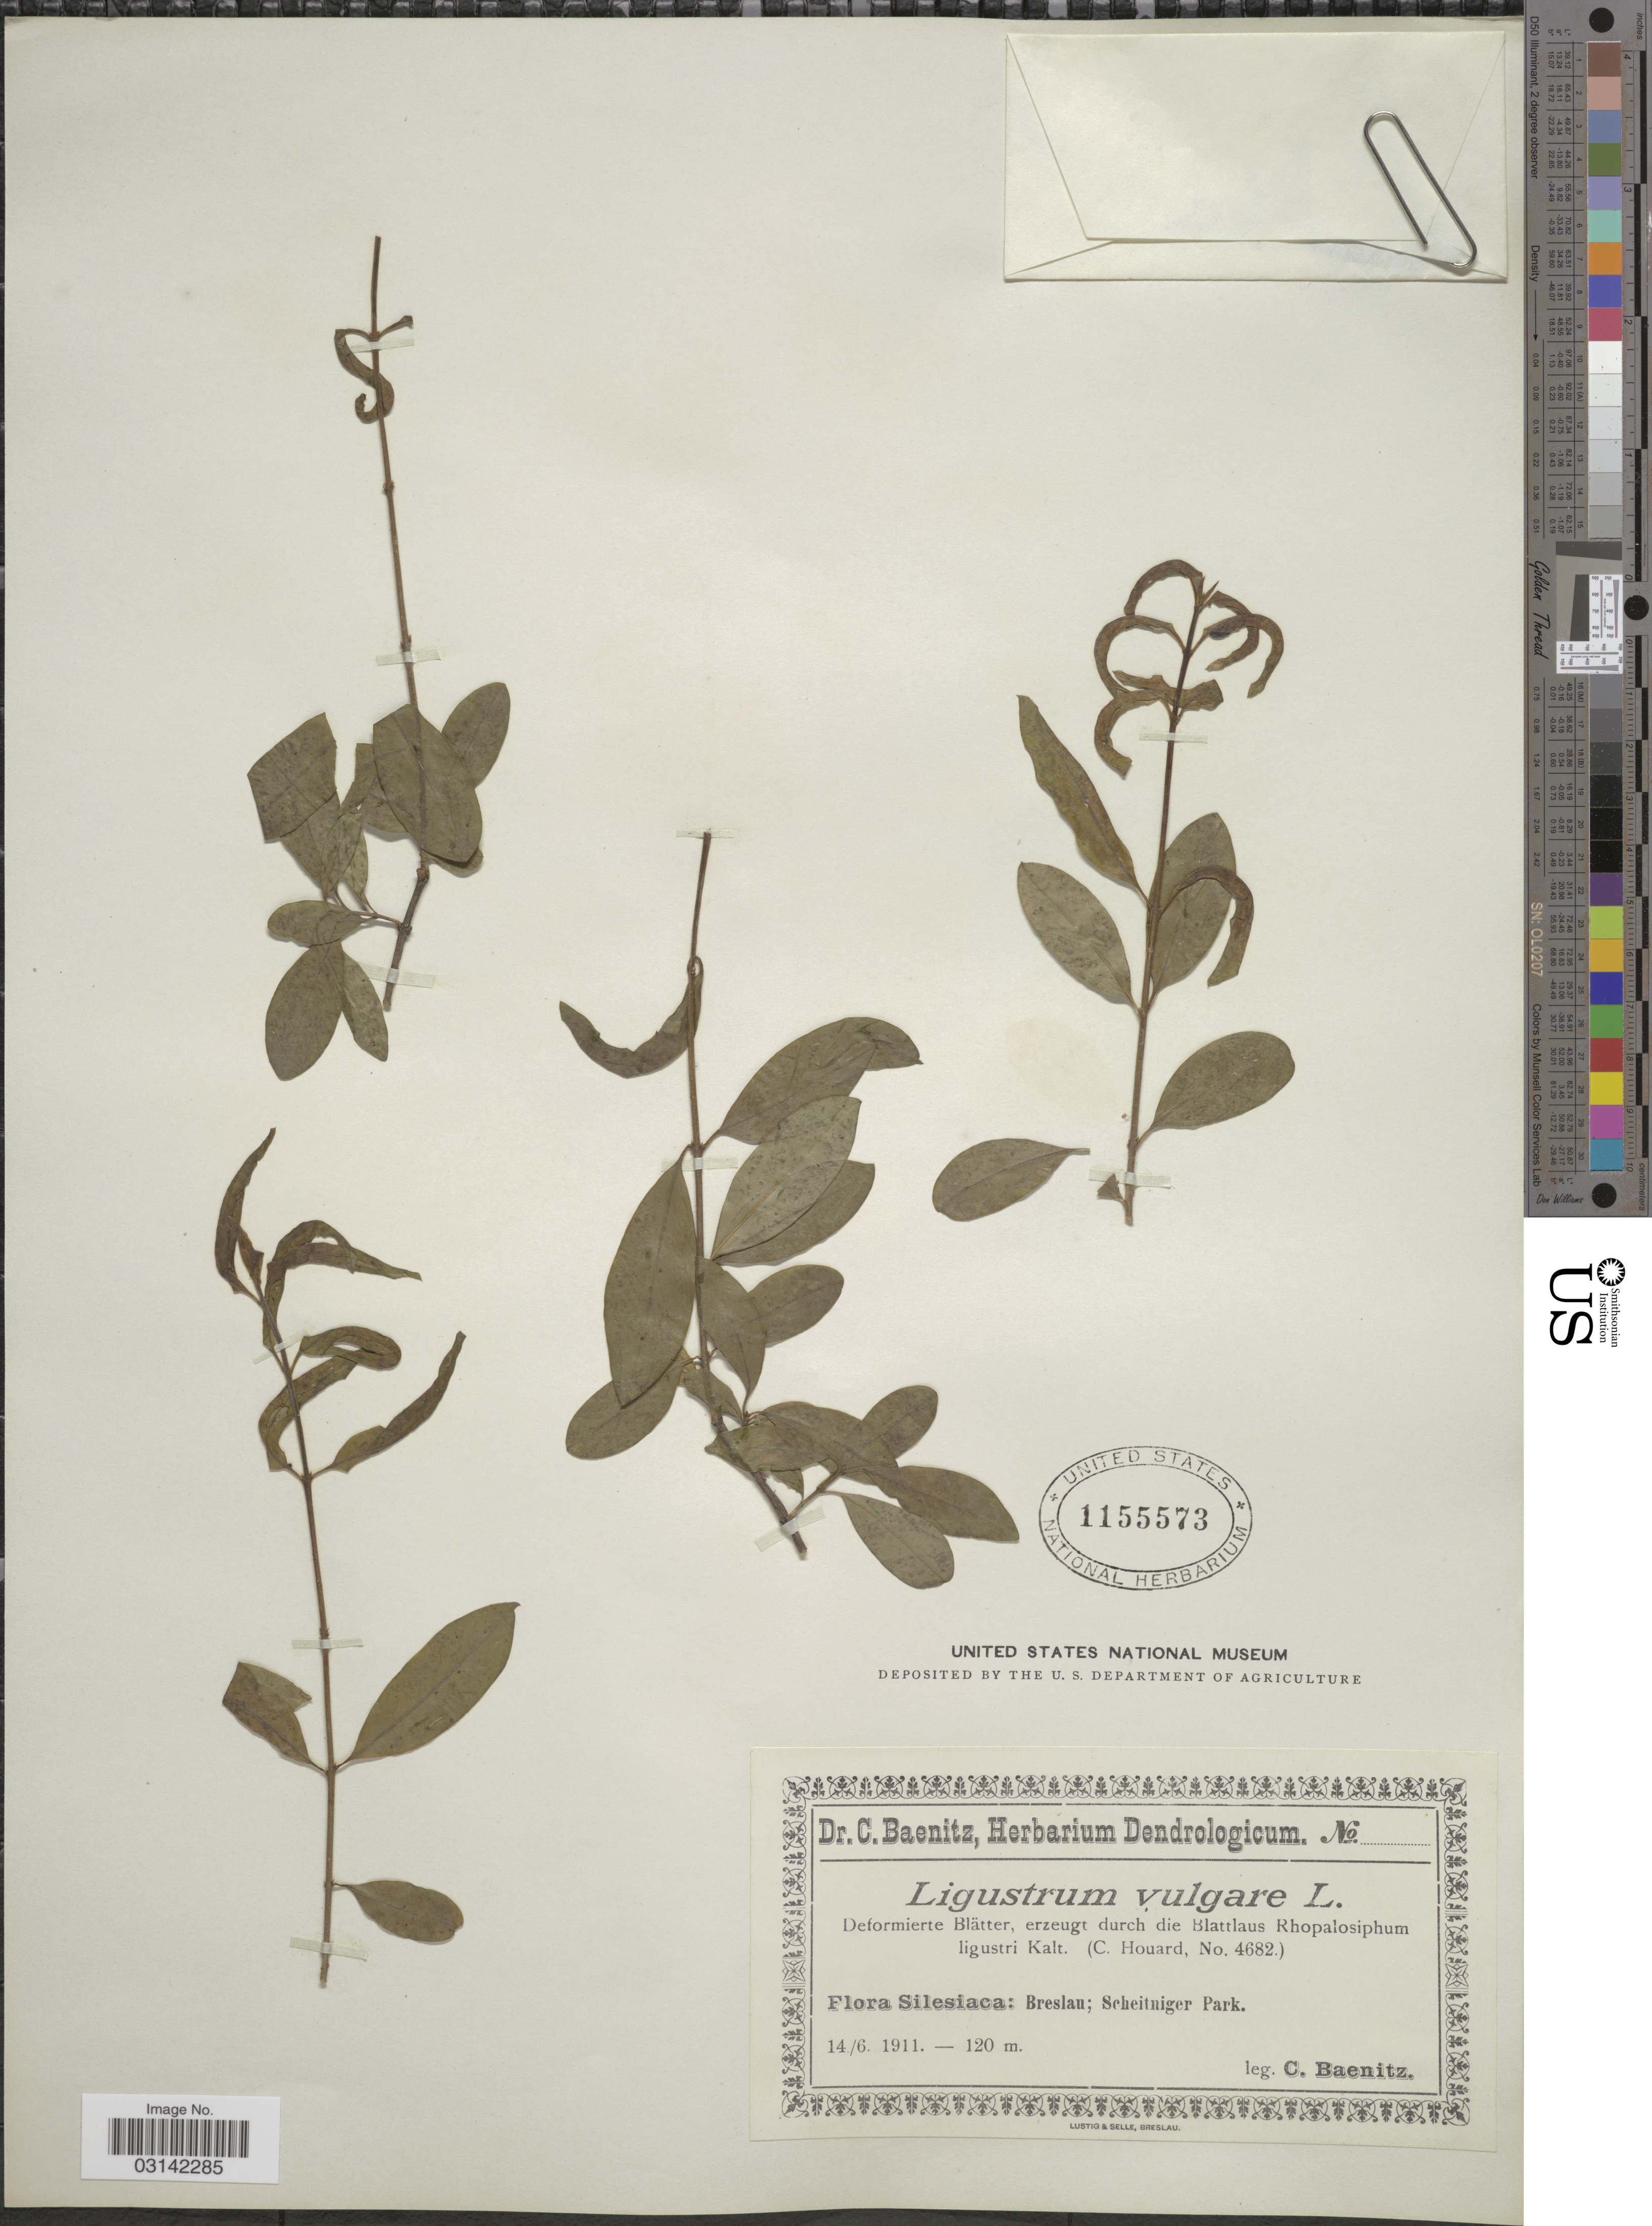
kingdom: Plantae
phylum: Tracheophyta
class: Magnoliopsida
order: Lamiales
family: Oleaceae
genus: Ligustrum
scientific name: Ligustrum vulgare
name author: L.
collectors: C. G. Baenitz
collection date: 1911-06-14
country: Poland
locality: Silesiaca: Breslau; Scheitniger Park.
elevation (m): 120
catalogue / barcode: US 1155573